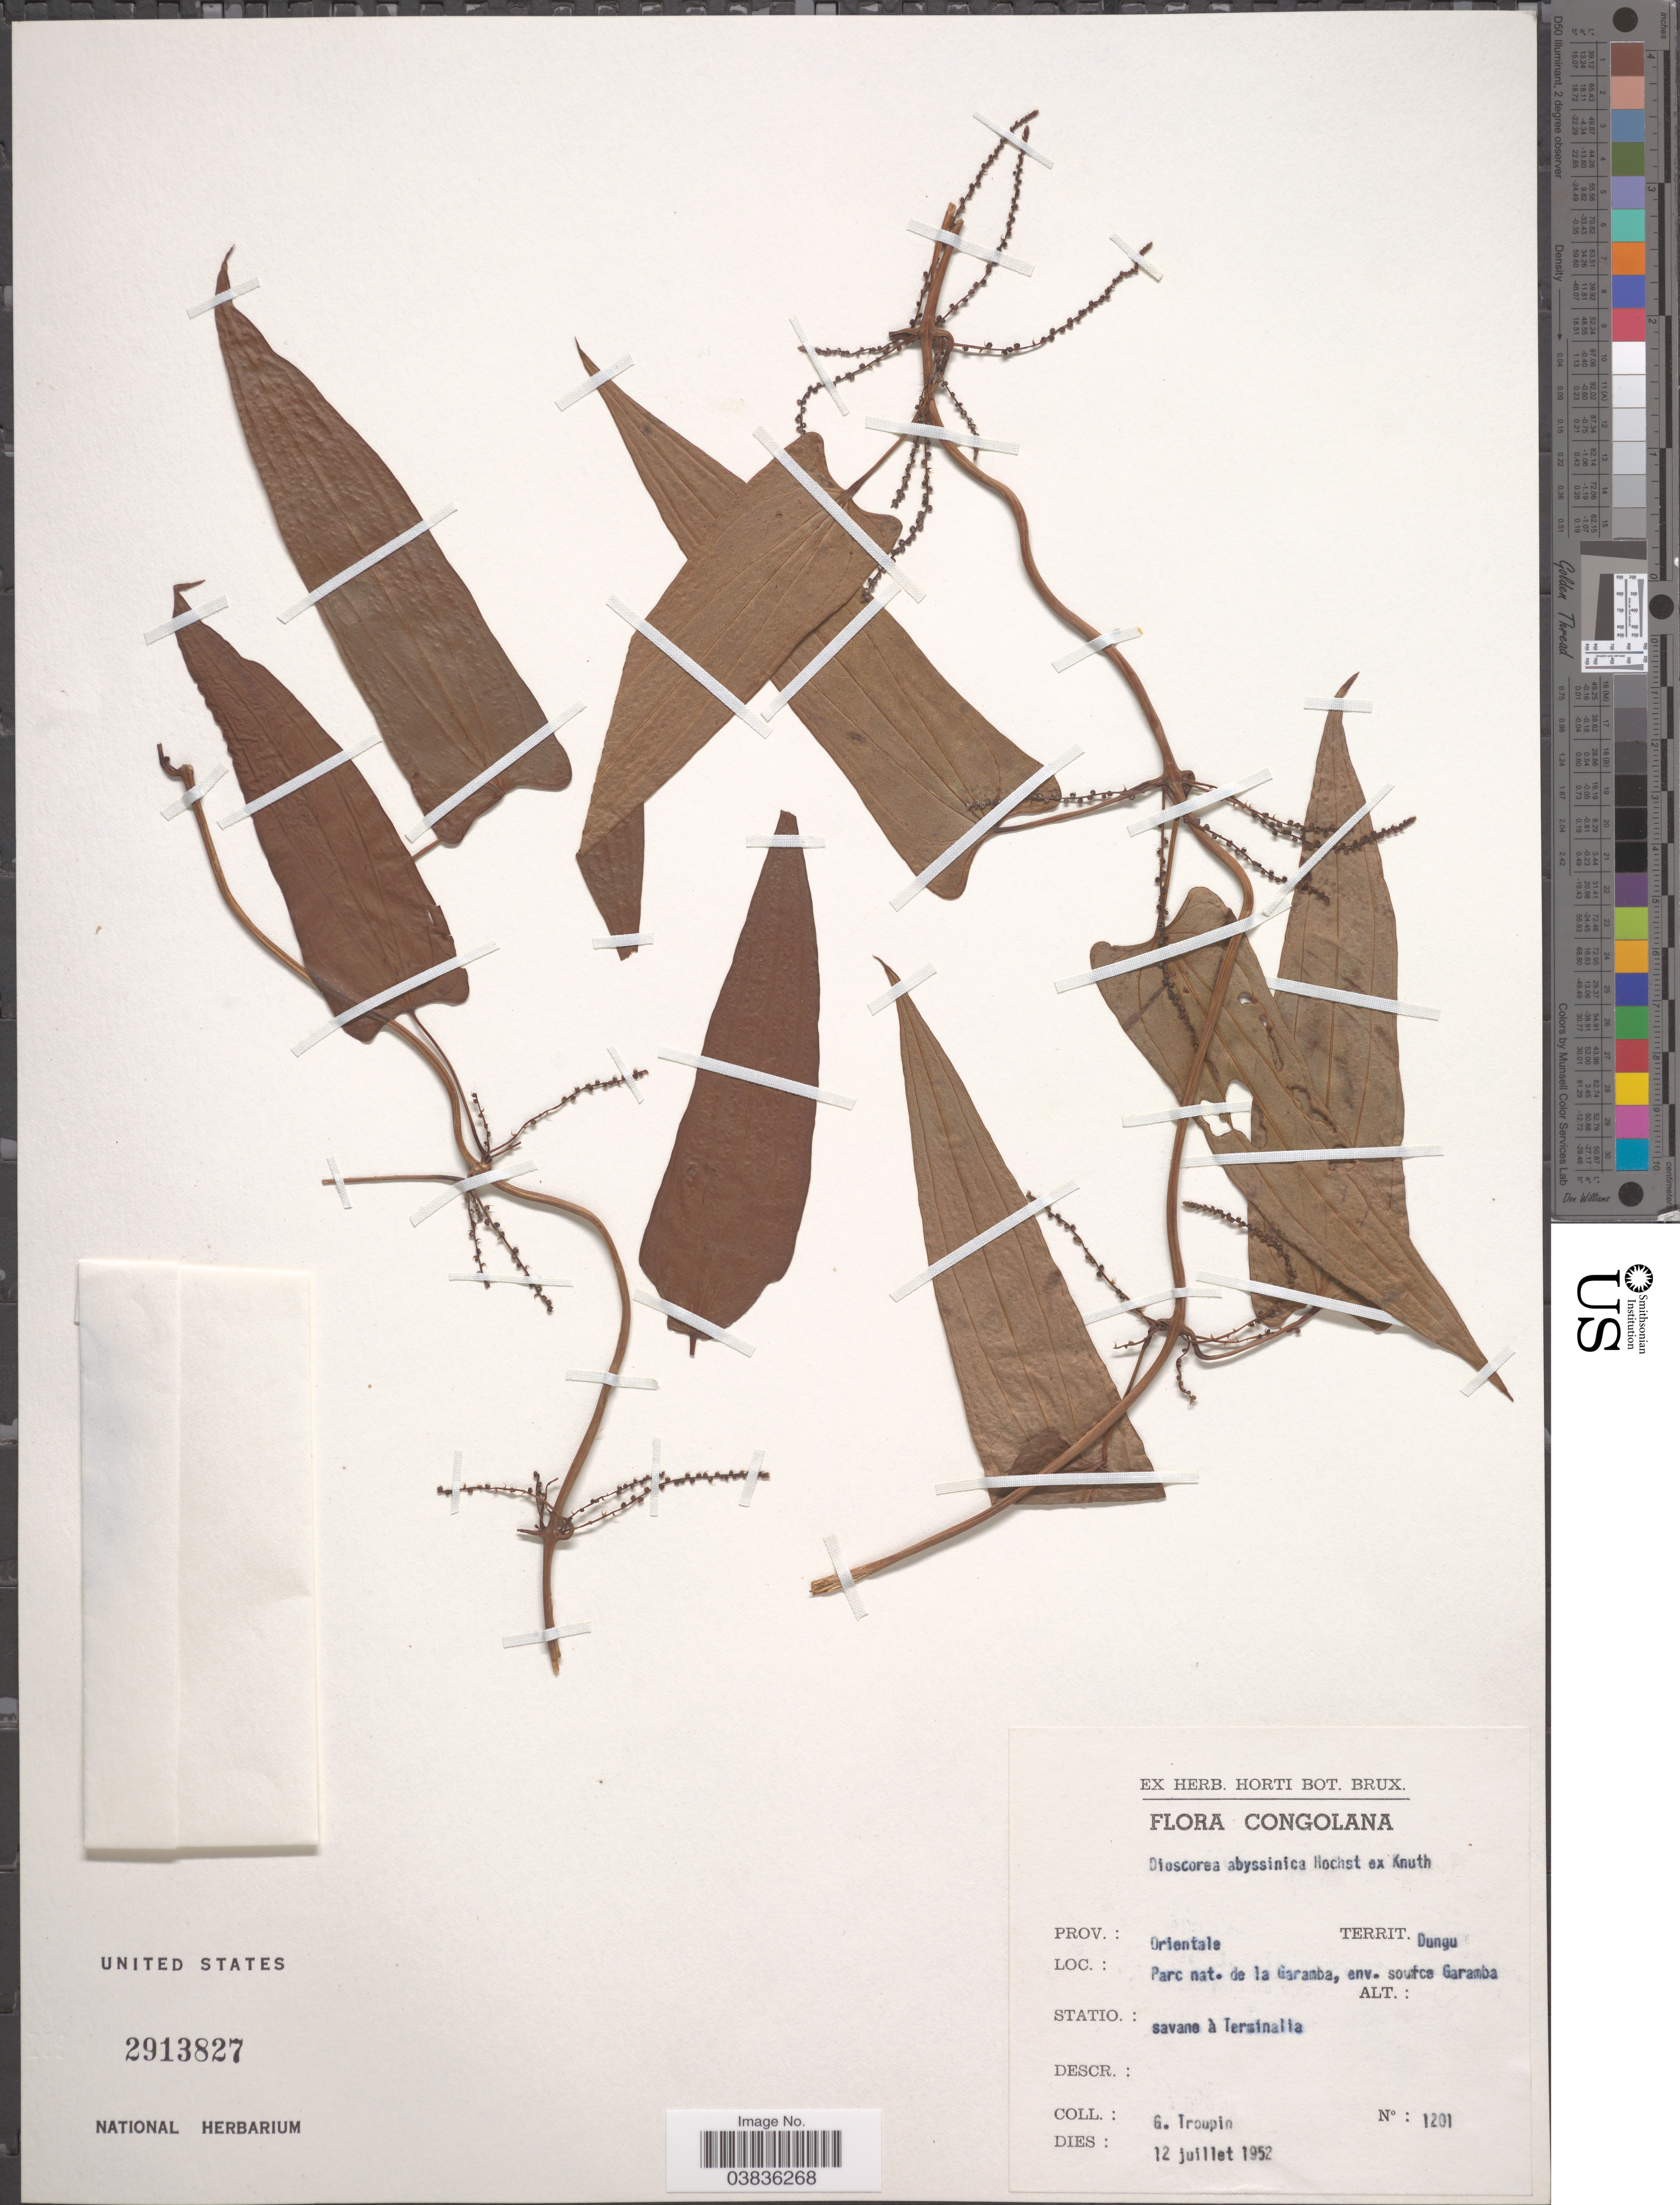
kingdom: Plantae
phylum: Tracheophyta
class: Liliopsida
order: Dioscoreales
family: Dioscoreaceae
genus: Dioscorea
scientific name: Dioscorea abyssinica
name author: Hochst. ex Kunth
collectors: G. Troupin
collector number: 1201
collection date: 1952-07-12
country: Congo, Democratic Republic of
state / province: Haut-Uele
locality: Congolana. Territ. Dungu. Parc. nat. de la Garamba, env. source Garamba. Statio.: savane à Terminalia.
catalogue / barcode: US 2913827